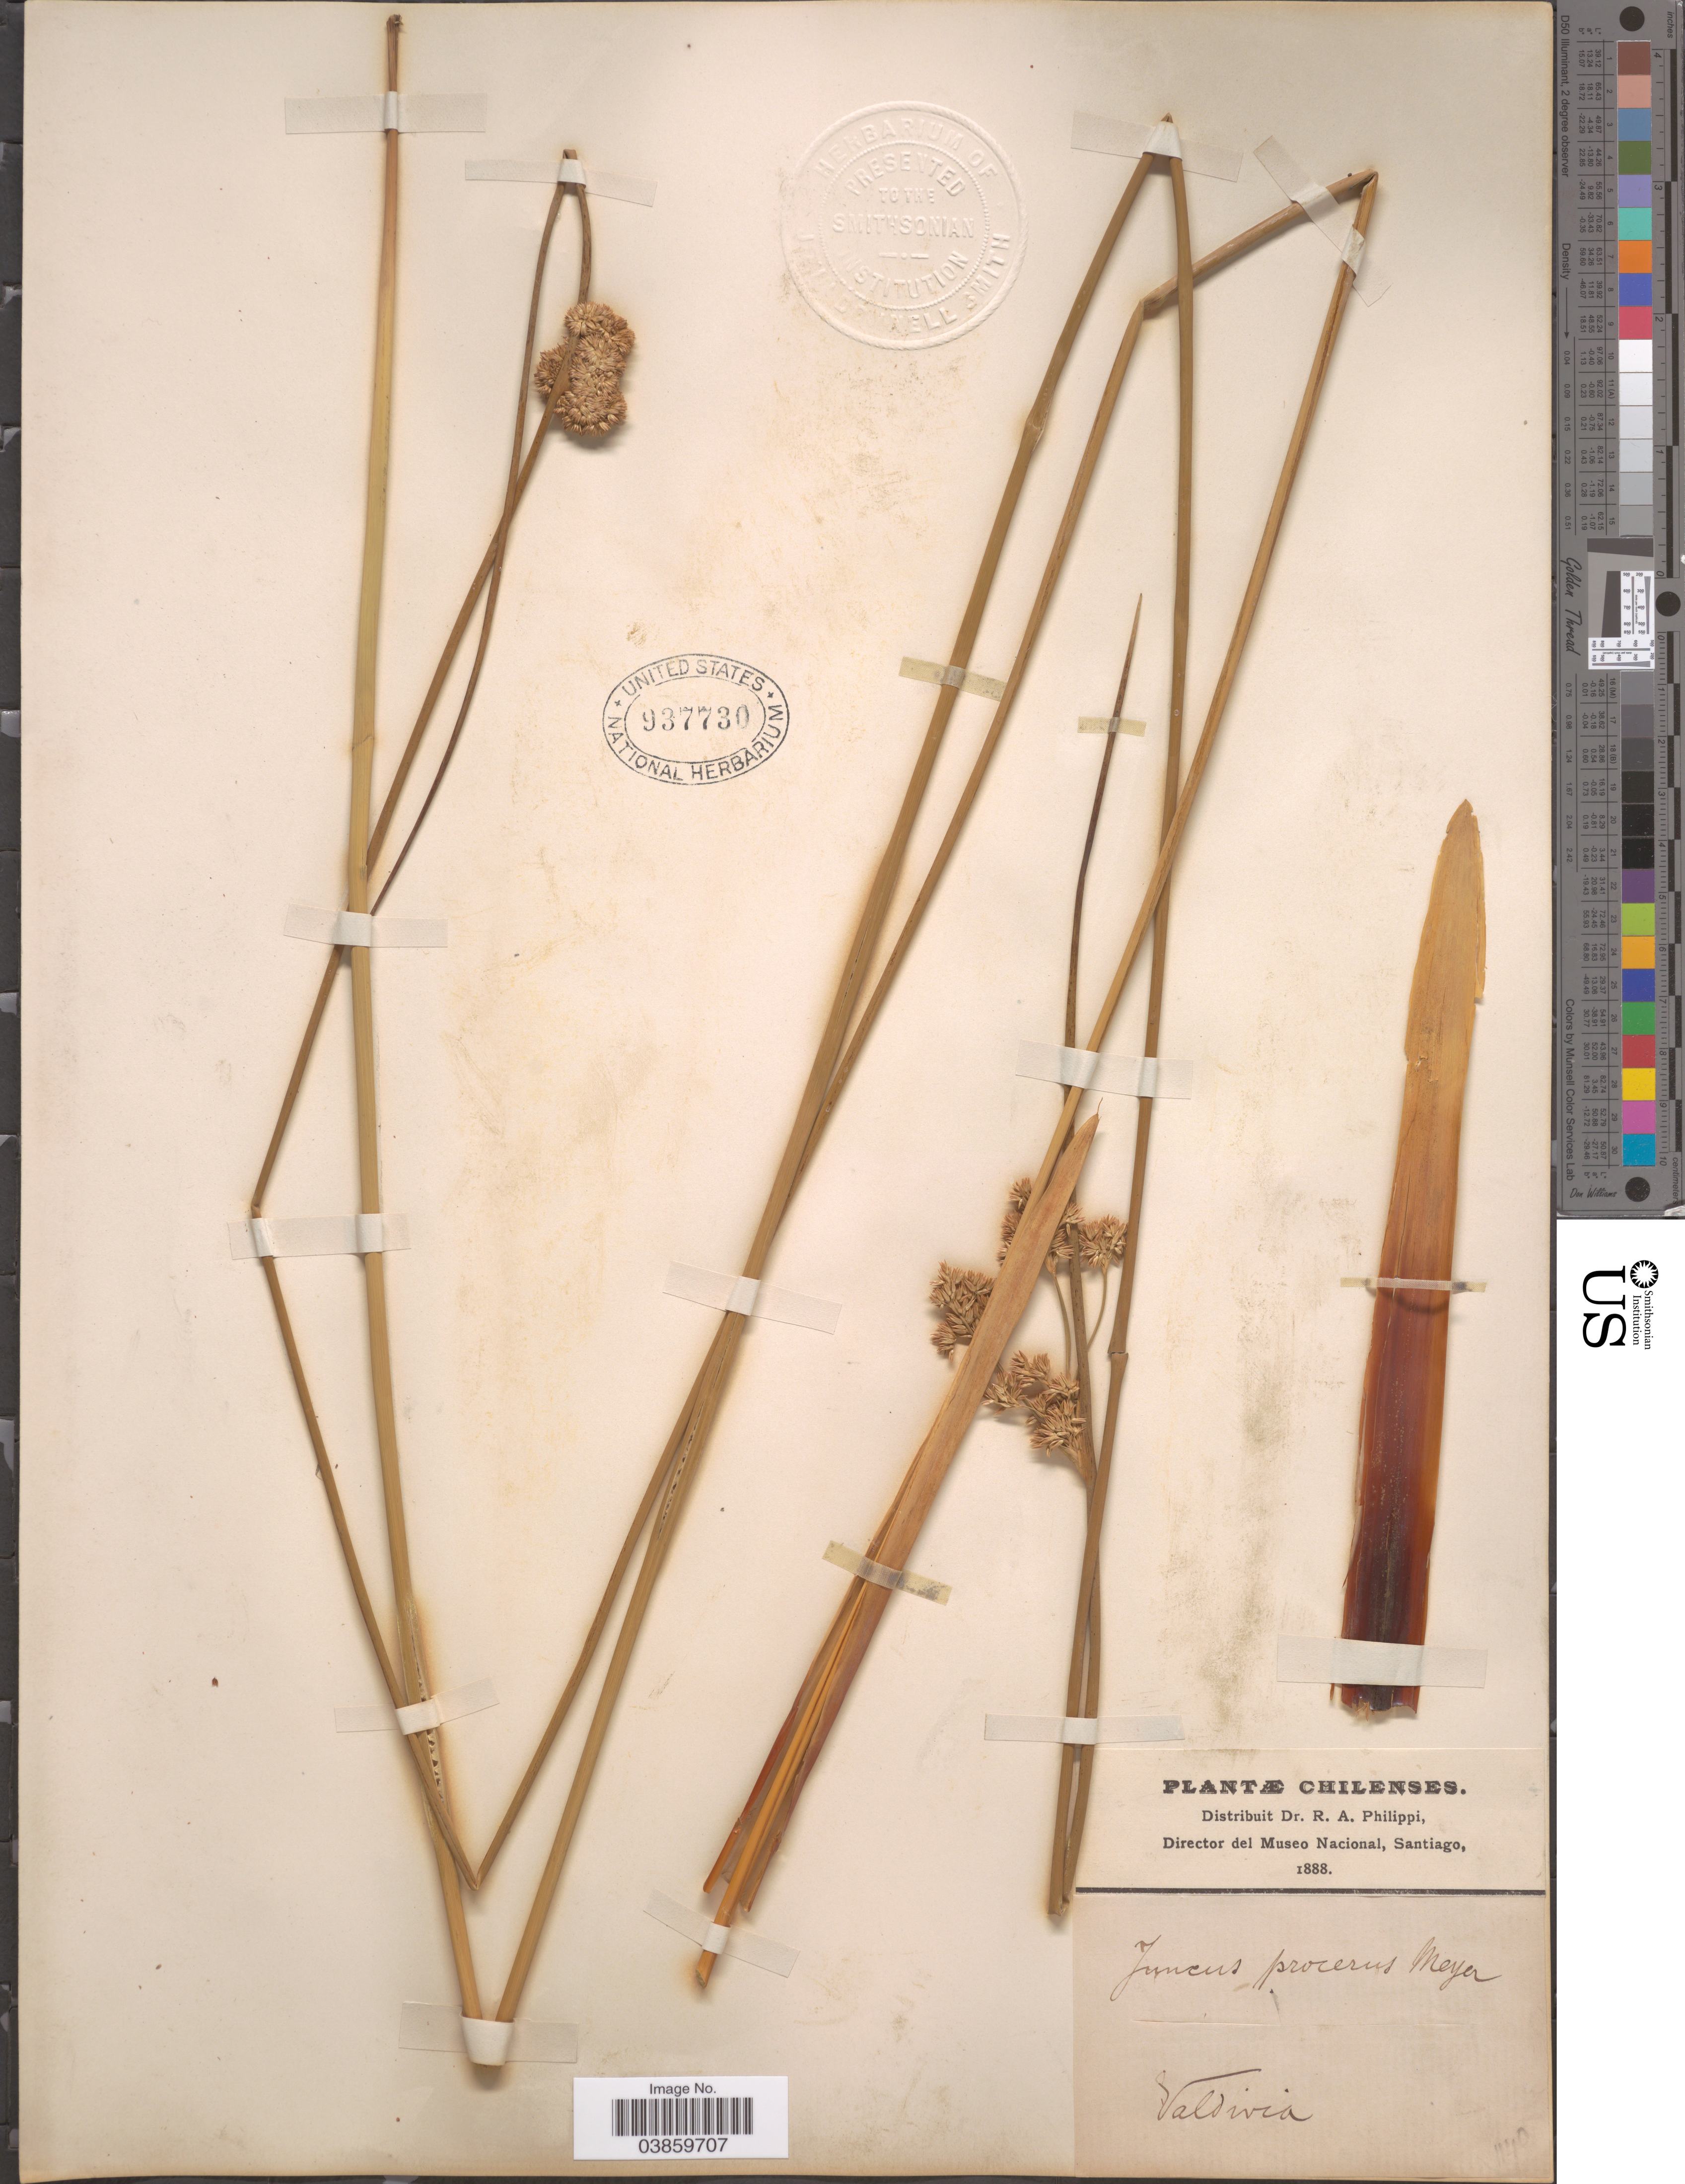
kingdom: Plantae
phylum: Tracheophyta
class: Liliopsida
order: Poales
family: Juncaceae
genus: Juncus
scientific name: Juncus procerus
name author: E. Mey.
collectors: ex. herb. R.A. Philippi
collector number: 1140?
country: Chile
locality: Valdivia.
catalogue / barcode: US 937730